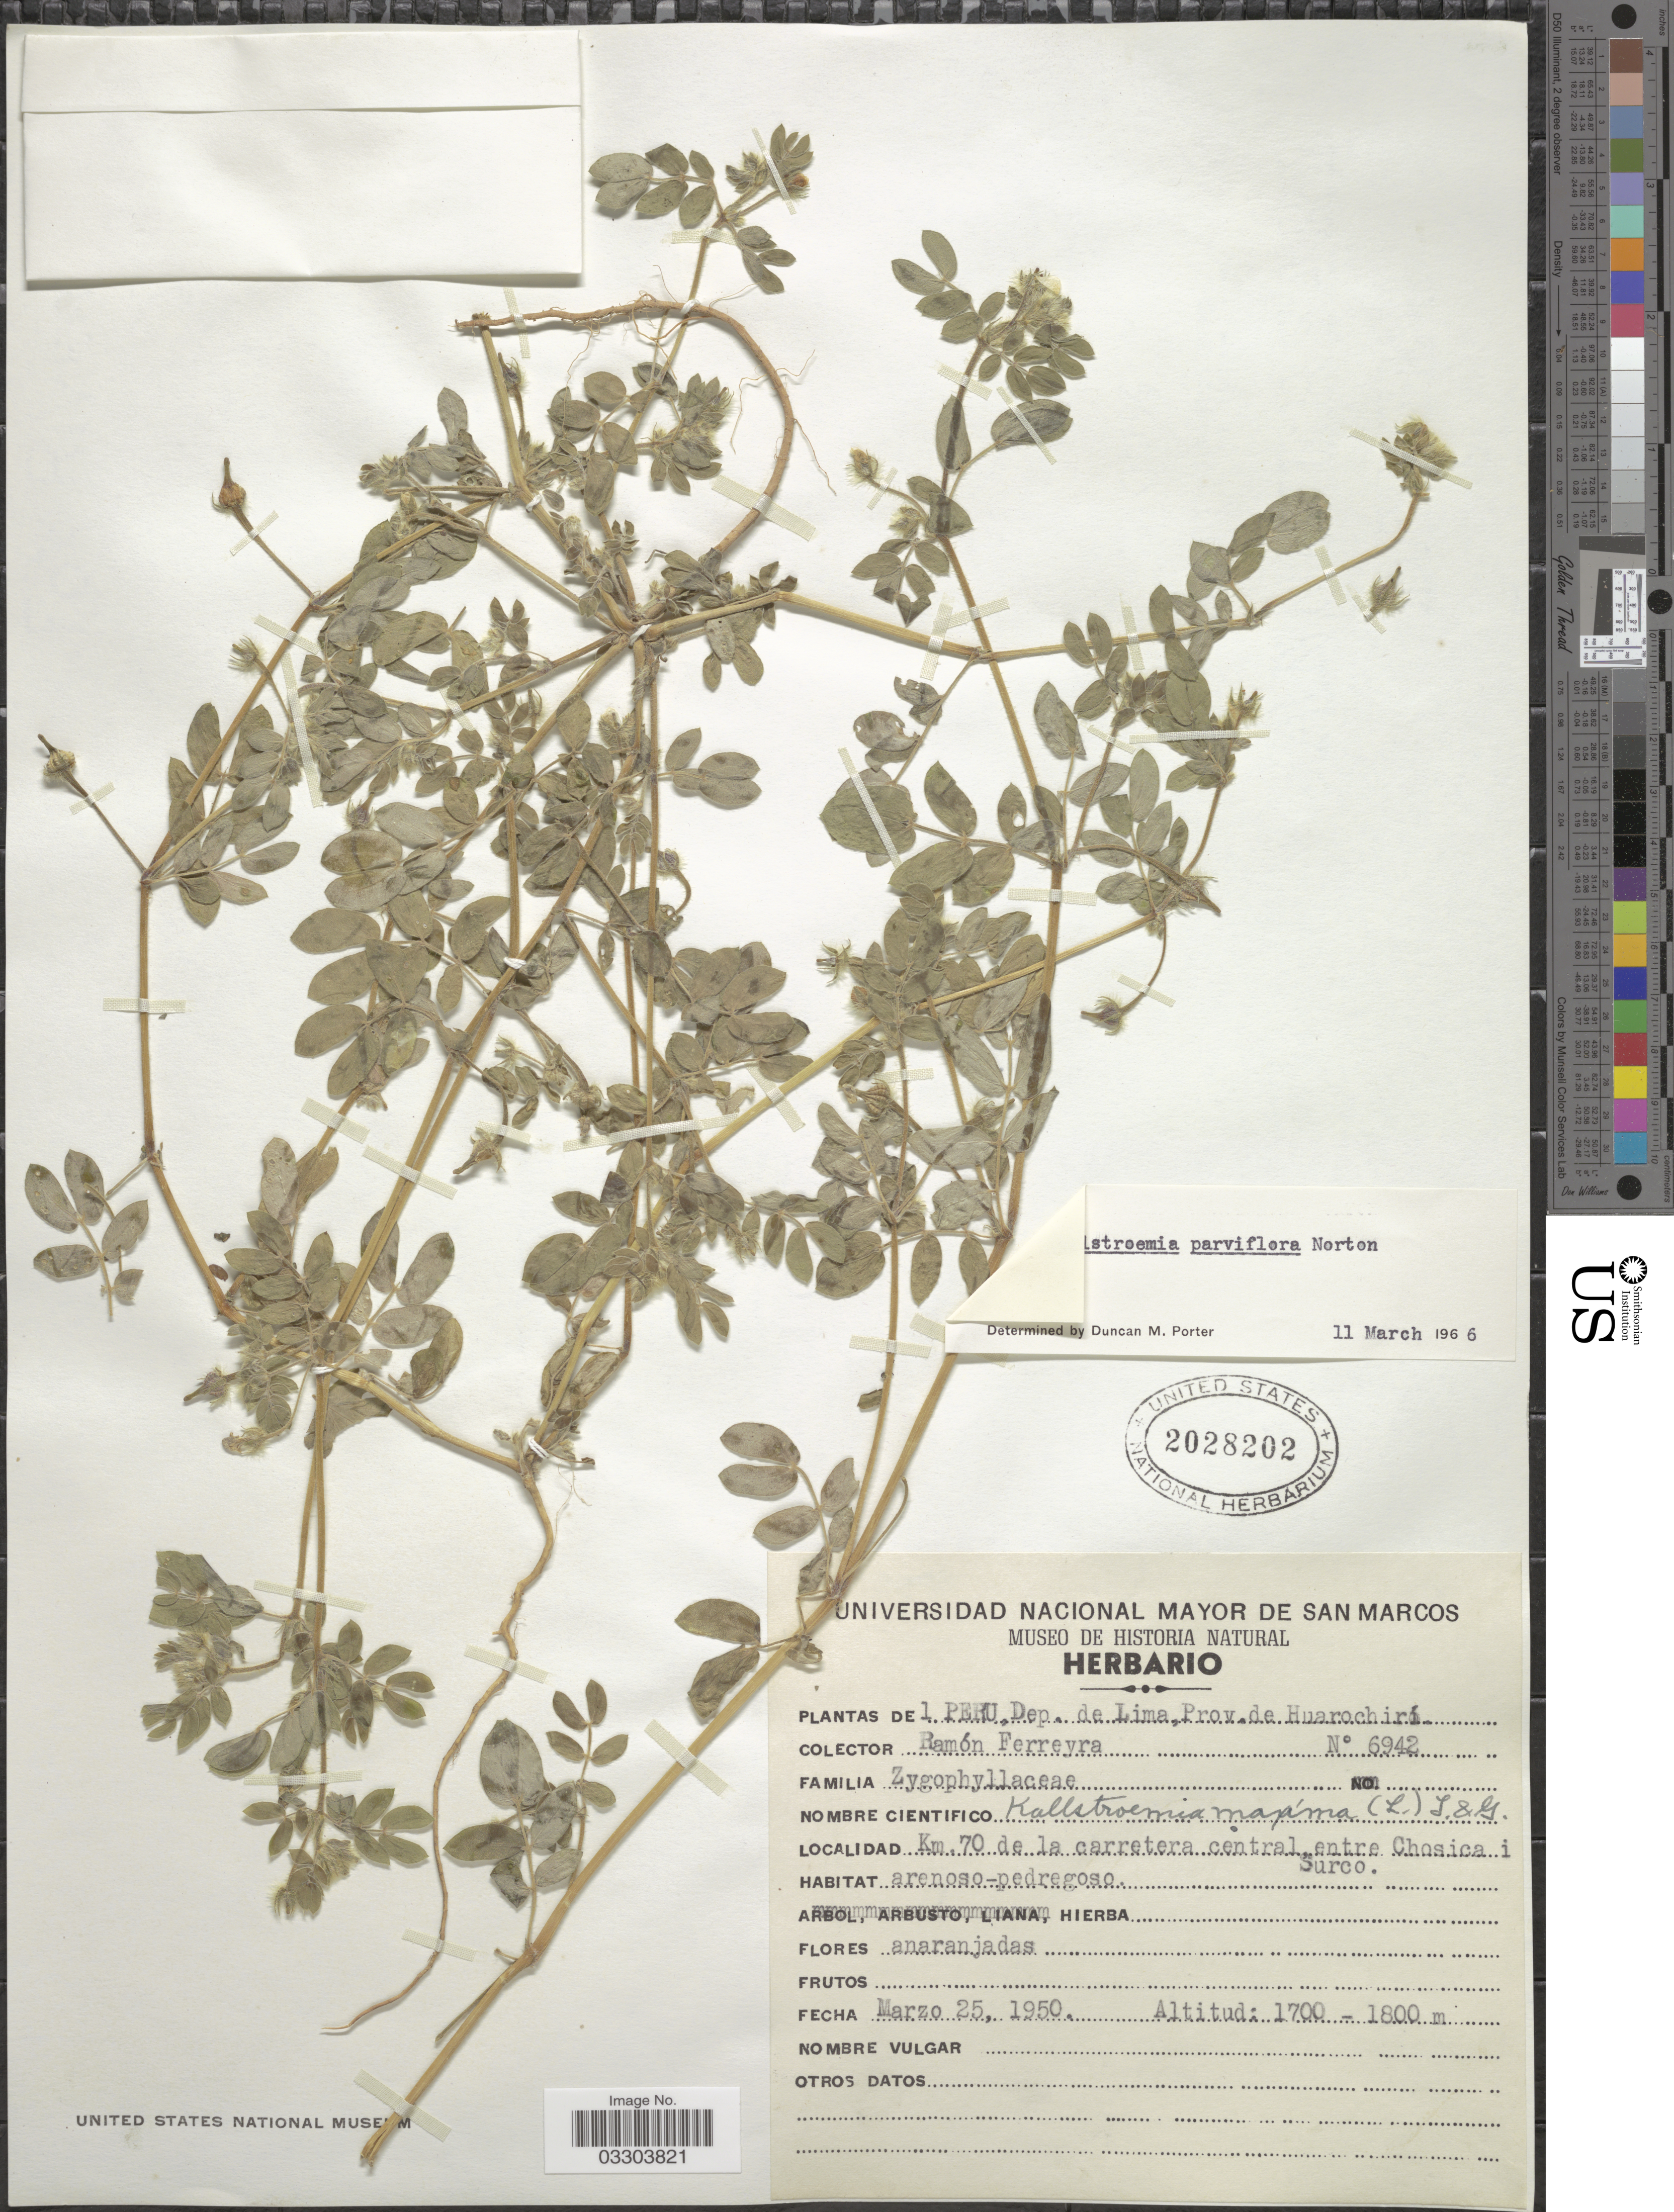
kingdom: Plantae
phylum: Tracheophyta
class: Magnoliopsida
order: Zygophyllales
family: Zygophyllaceae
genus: Kallstroemia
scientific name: Kallstroemia parviflora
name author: Norton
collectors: R. A. Ferreyra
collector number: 6942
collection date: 1950-03-25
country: Peru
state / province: Lima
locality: Dep. de Lima. Prov. de Huarochirí. Km. 70 de la carretera central entre Chosica i Surco.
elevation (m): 1700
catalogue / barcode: US 2028202